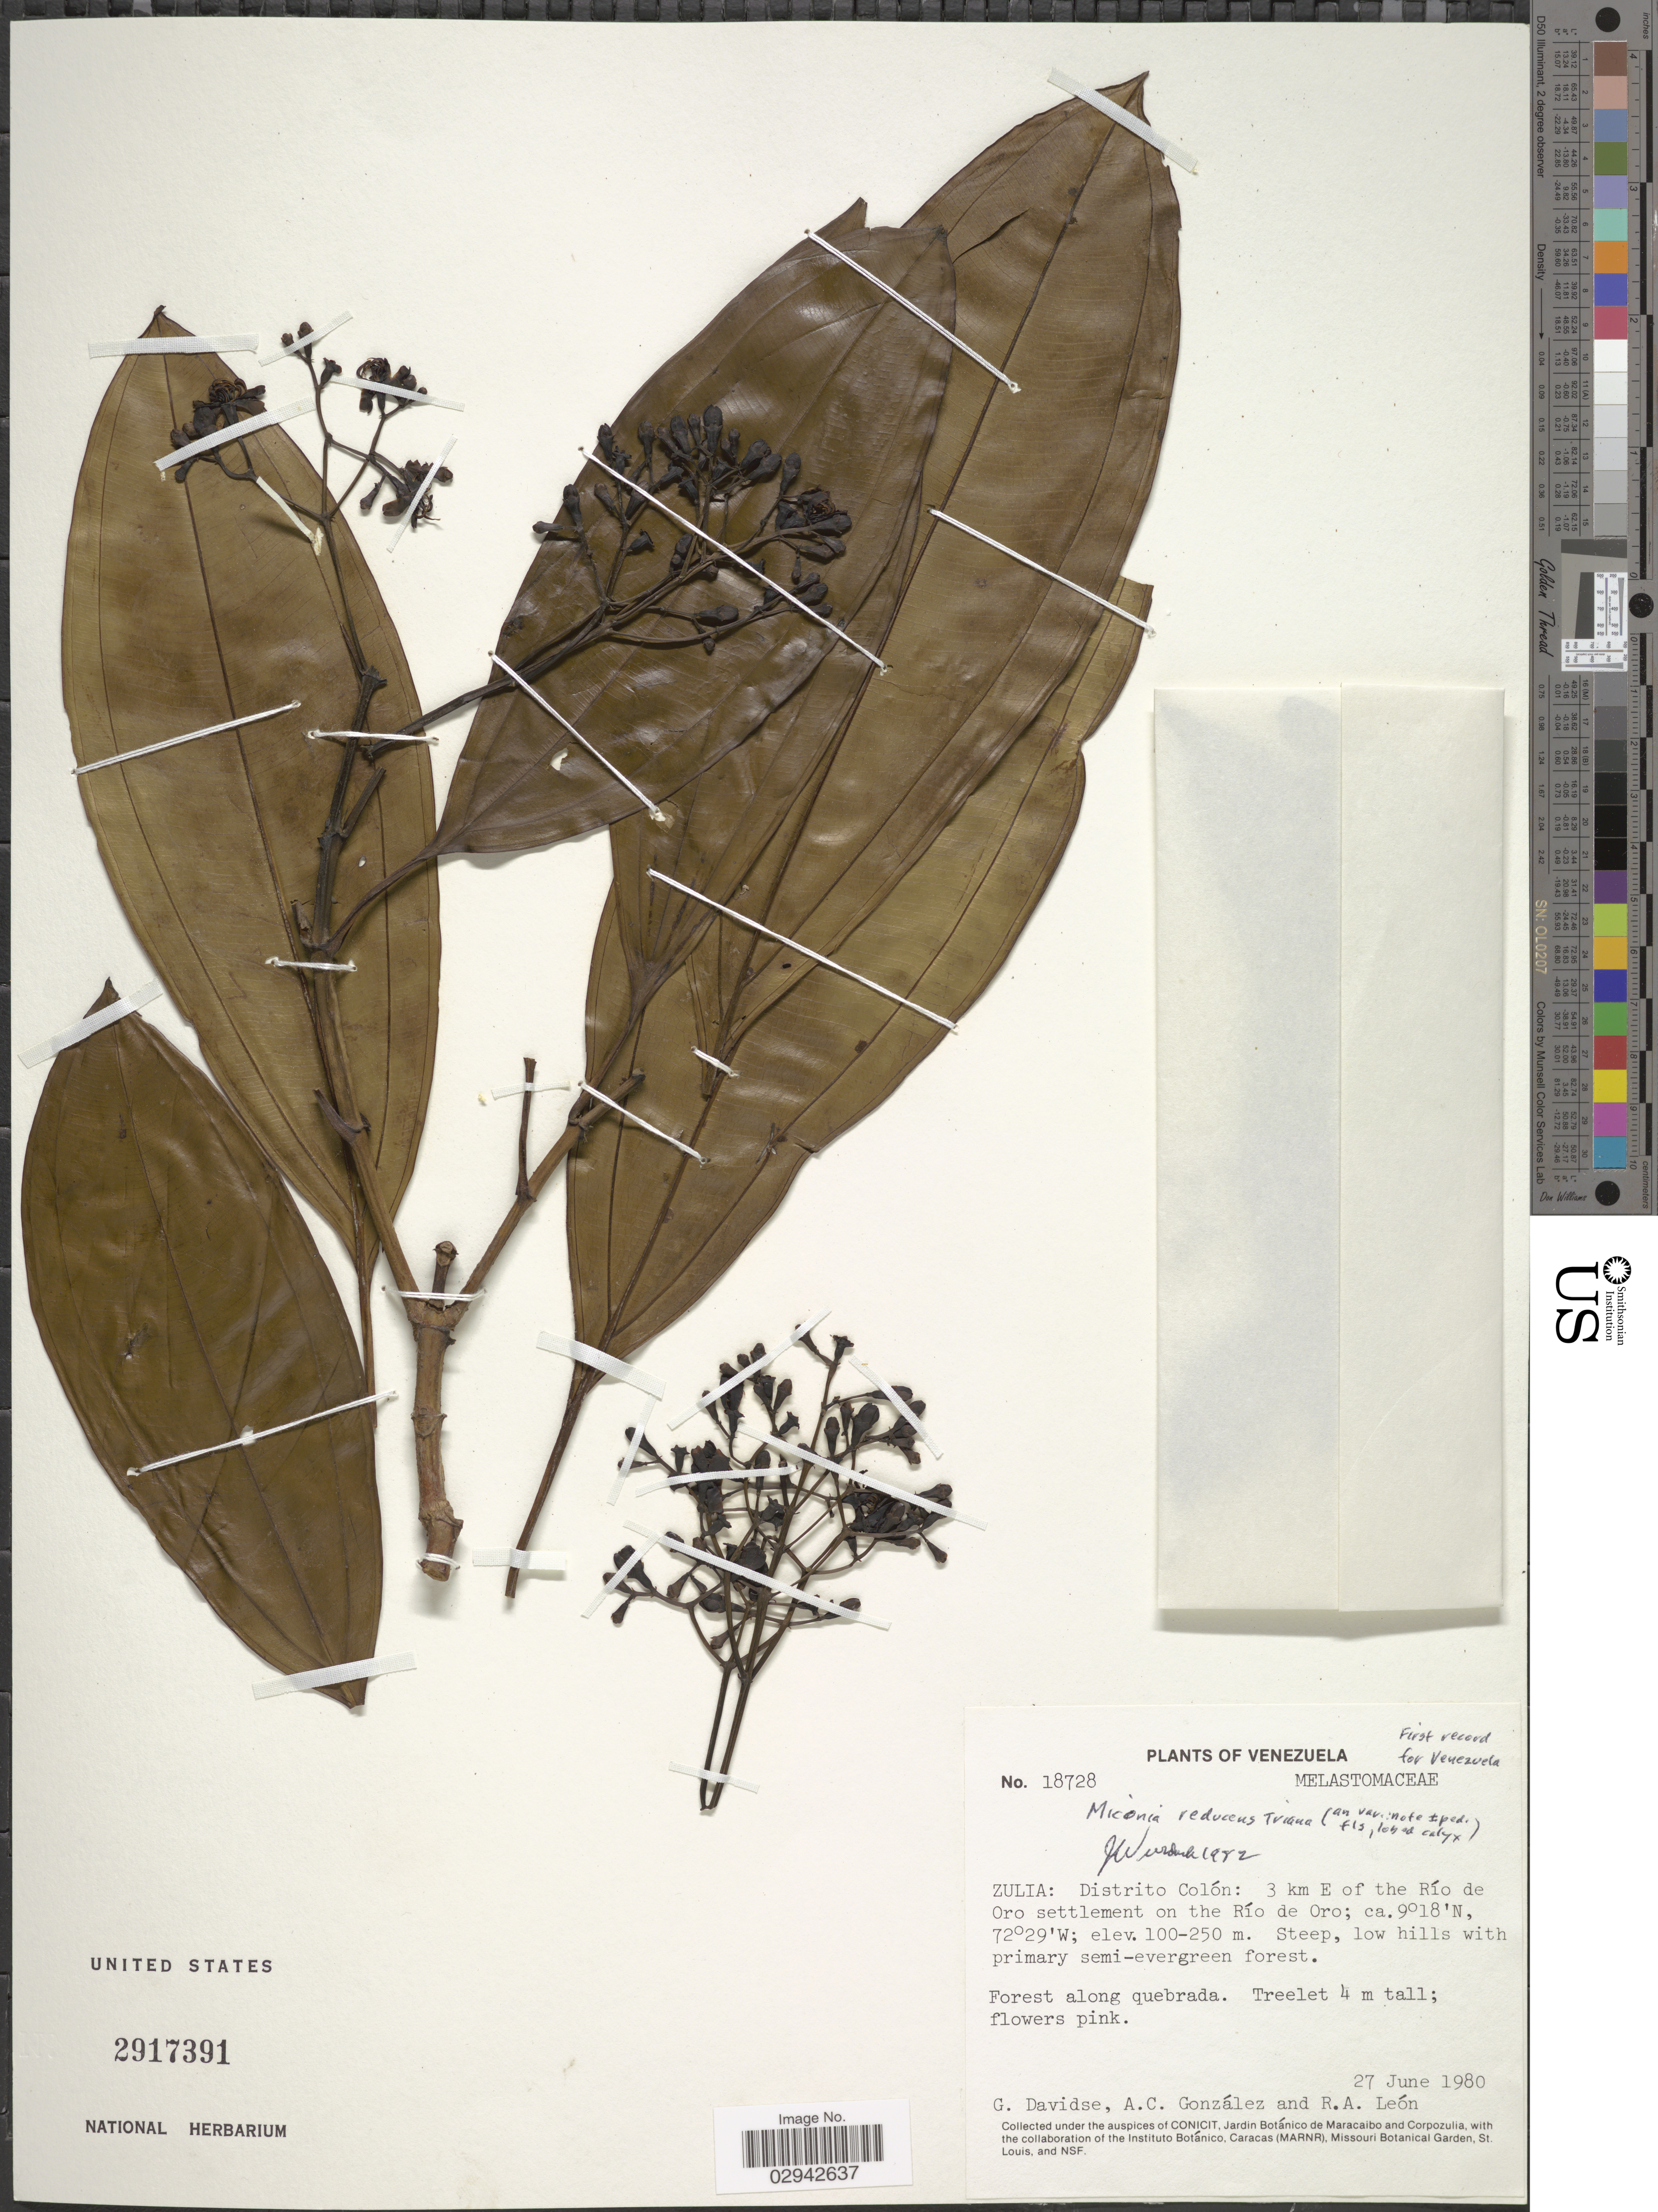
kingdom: Plantae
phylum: Tracheophyta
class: Magnoliopsida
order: Myrtales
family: Melastomataceae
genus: Miconia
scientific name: Miconia reducens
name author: Triana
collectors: G. Davidse, A. C. González & R. A. León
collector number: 18728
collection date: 1980-06-27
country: Venezuela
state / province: Zulia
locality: Distrito Colón: 3 km E of the Río de Oro settlement on the Río de Oro.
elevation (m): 100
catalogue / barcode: US 2917391